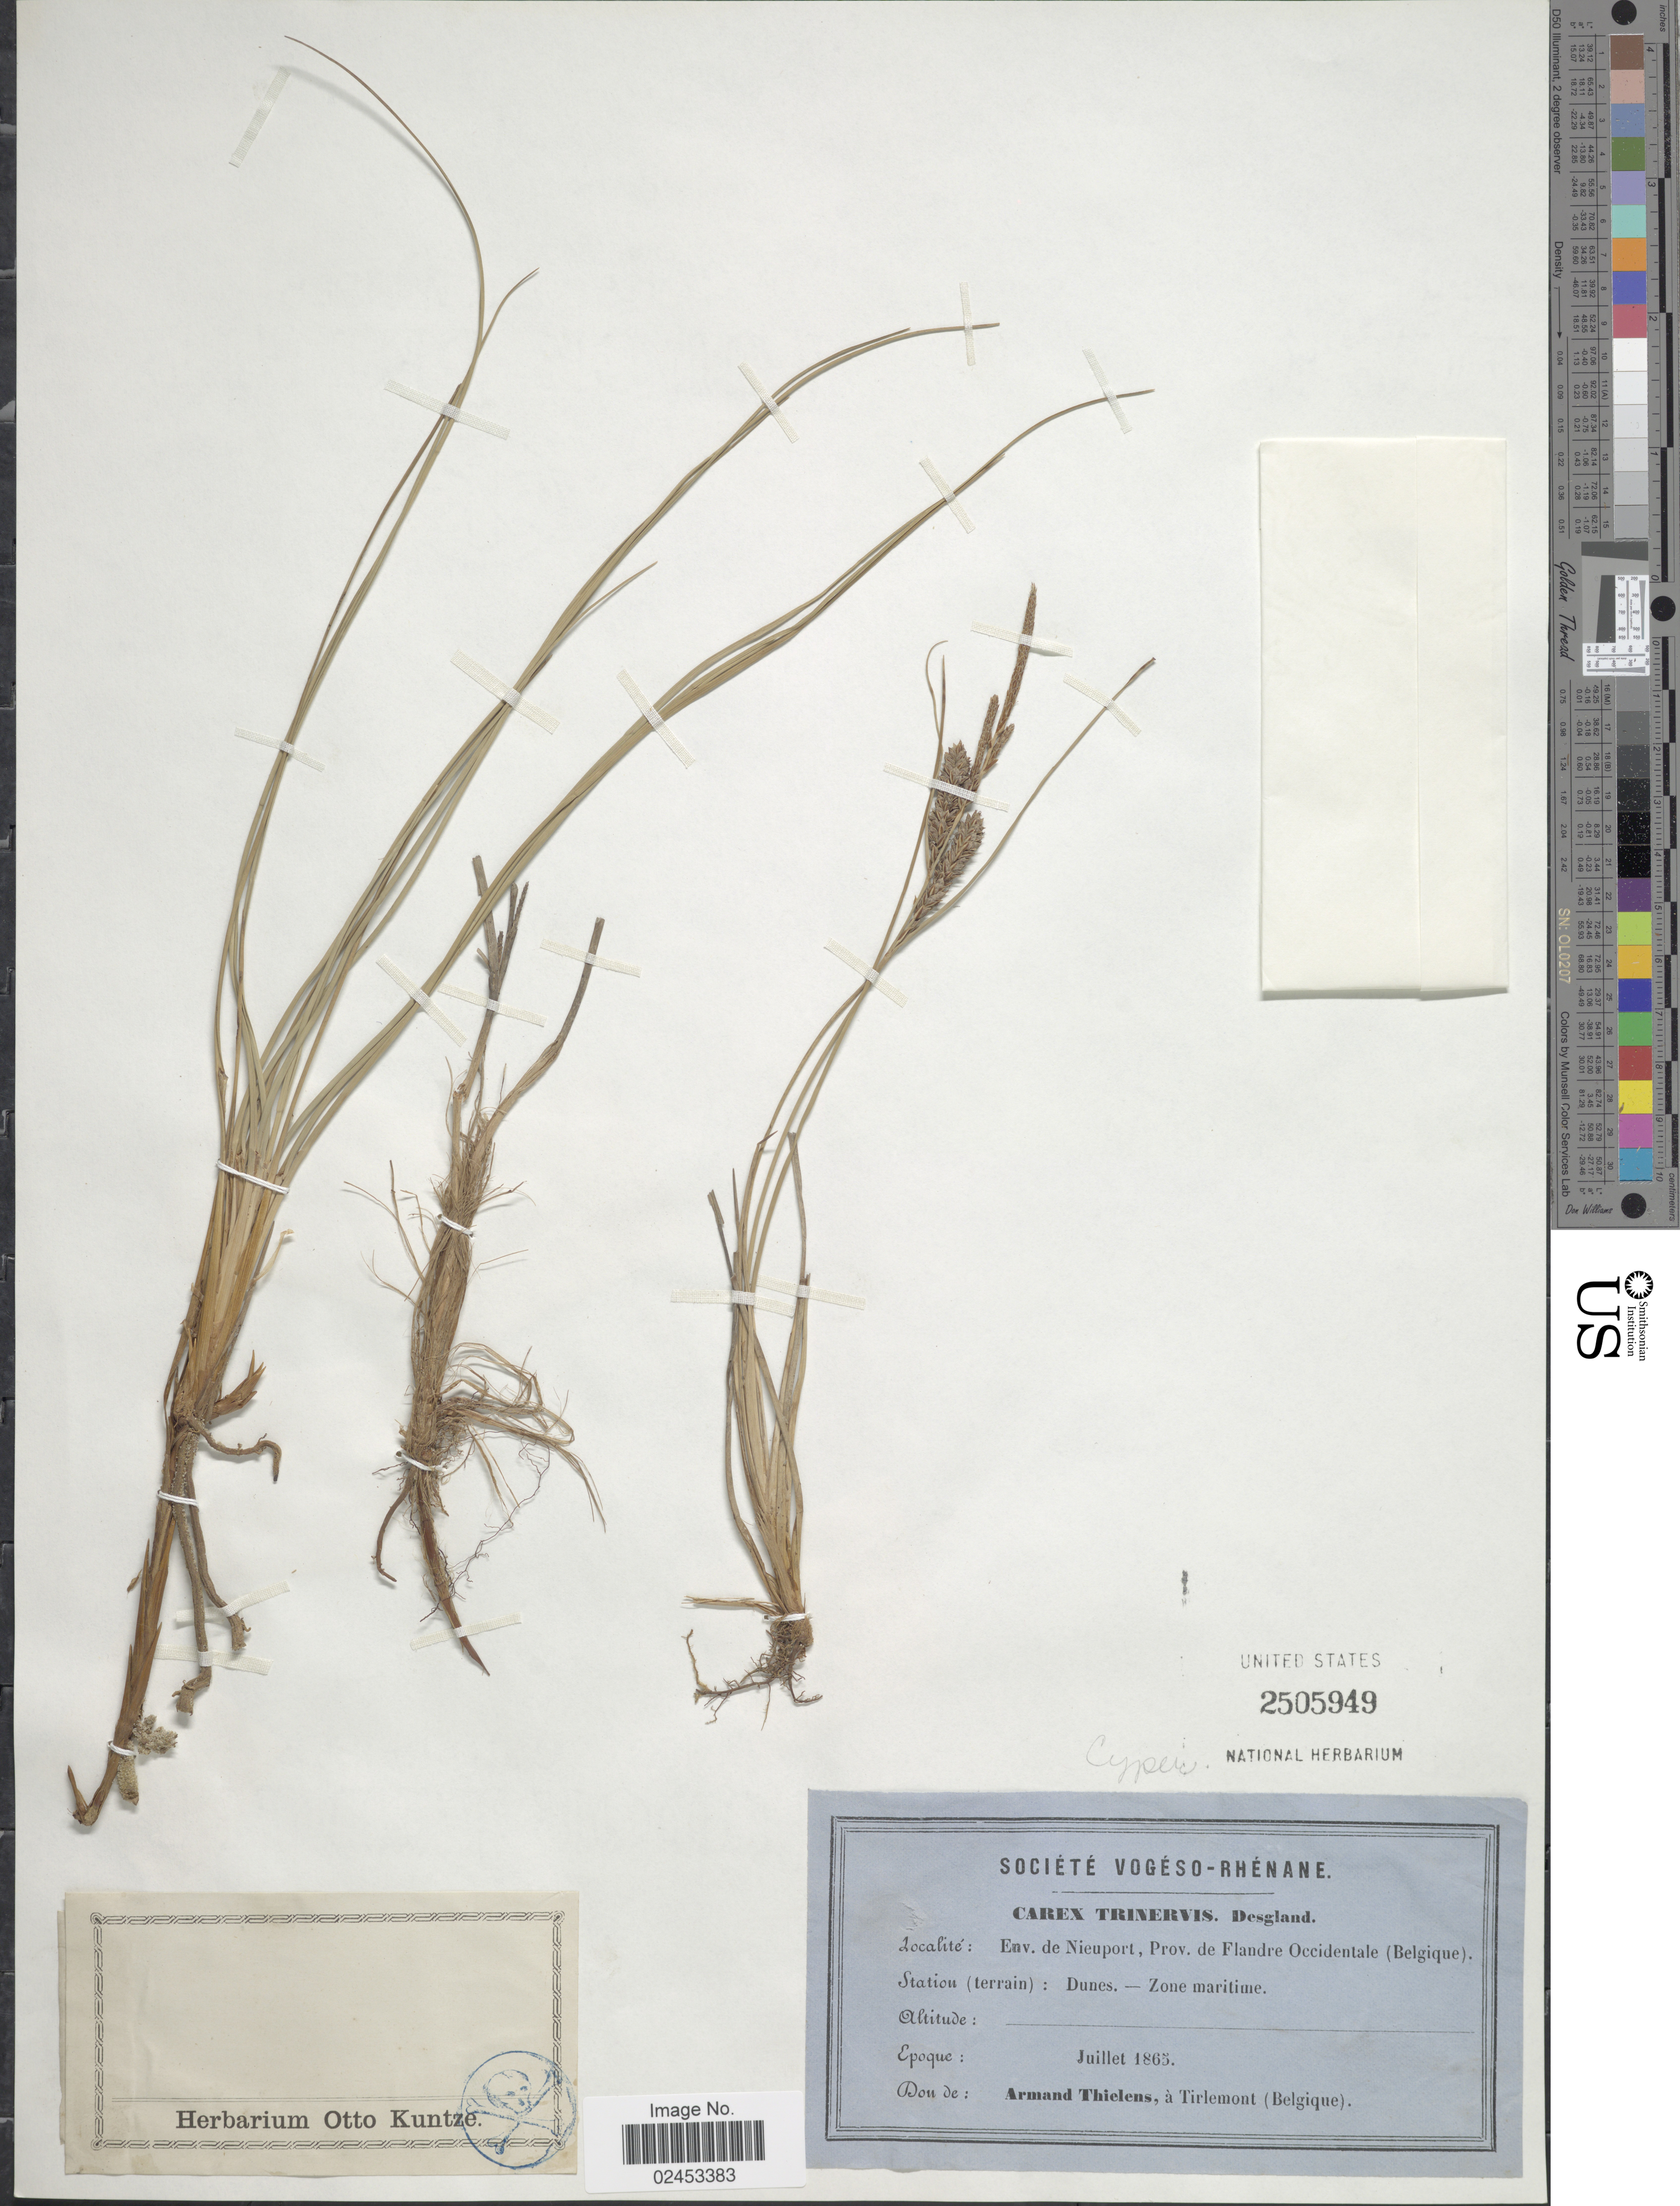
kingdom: Plantae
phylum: Tracheophyta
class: Liliopsida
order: Poales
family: Cyperaceae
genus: Carex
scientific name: Carex trinervis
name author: Degl.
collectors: A. Thielens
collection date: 1865-07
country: Belgium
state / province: Flanders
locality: Env. de Nieuport, Prov. de Flandre Occidentale (Belgique), Dunes - Zone maritime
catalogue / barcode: US 2505949